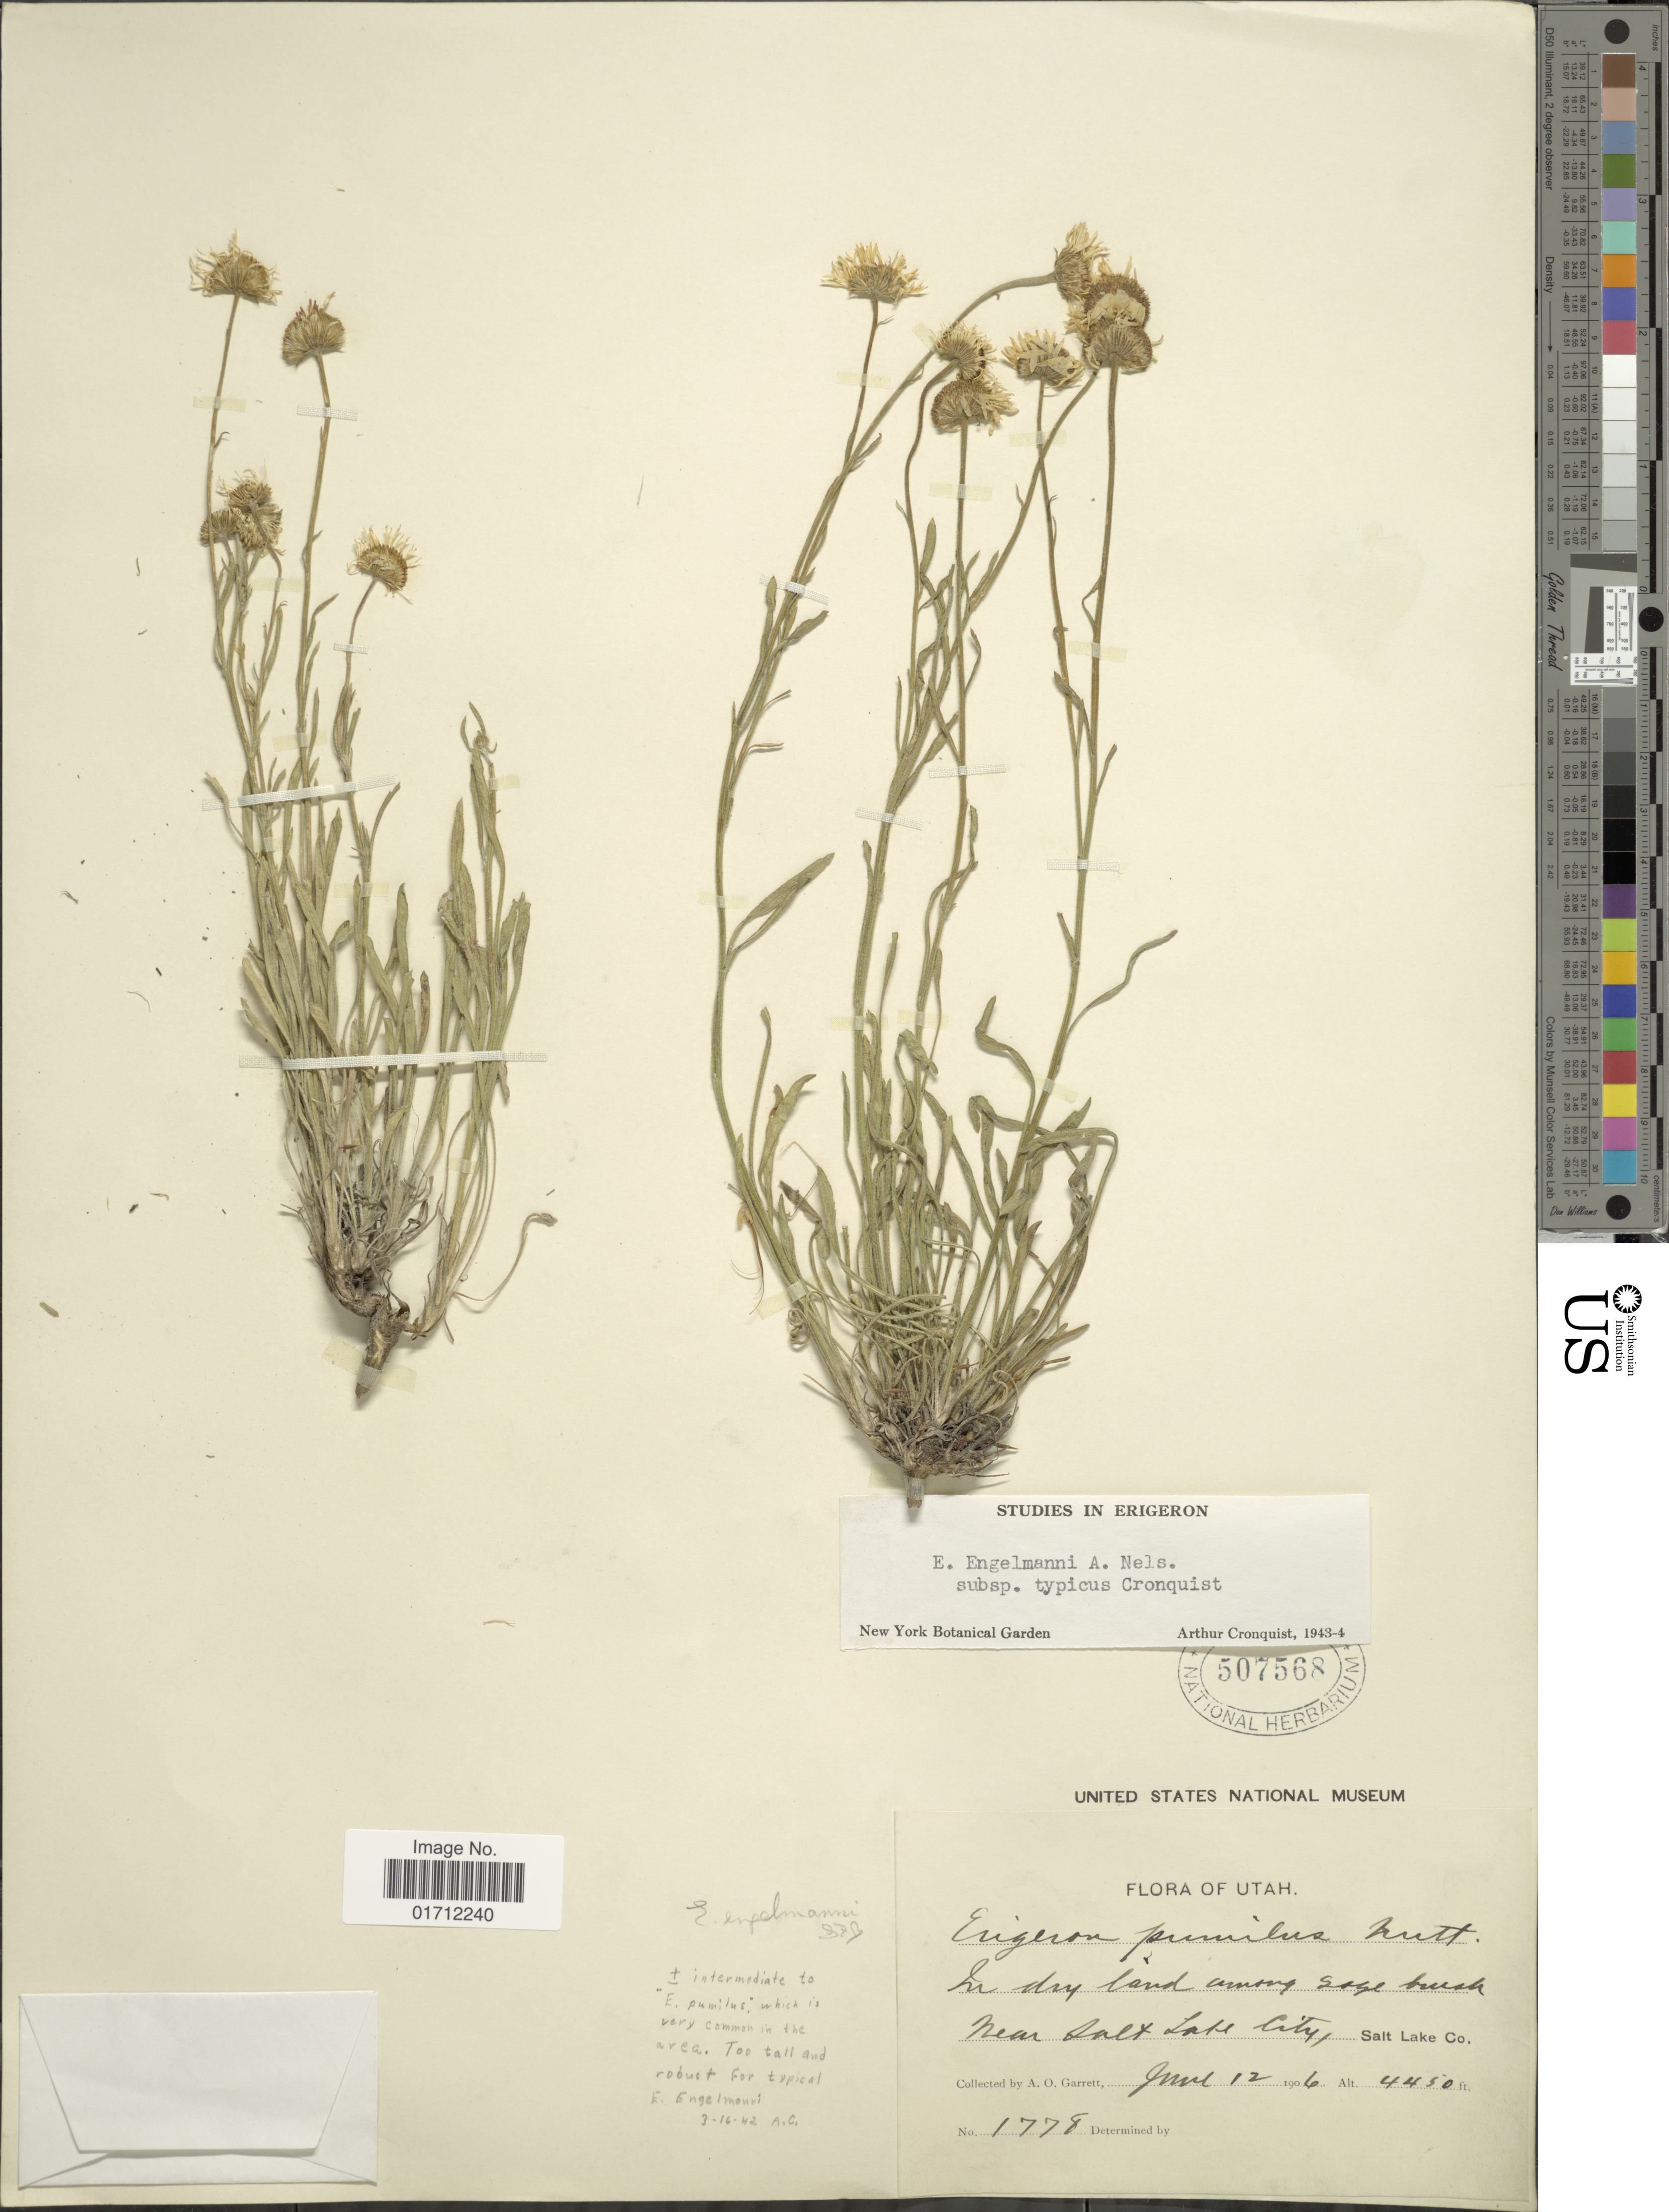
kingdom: Plantae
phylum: Tracheophyta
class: Magnoliopsida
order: Asterales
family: Asteraceae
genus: Erigeron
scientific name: Erigeron engelmannii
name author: A. Nelson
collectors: A. O. Garrett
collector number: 1778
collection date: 1906-06-12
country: United States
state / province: Utah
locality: Near Salt Lake City, Salt Lake Co.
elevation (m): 1356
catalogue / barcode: US 507568